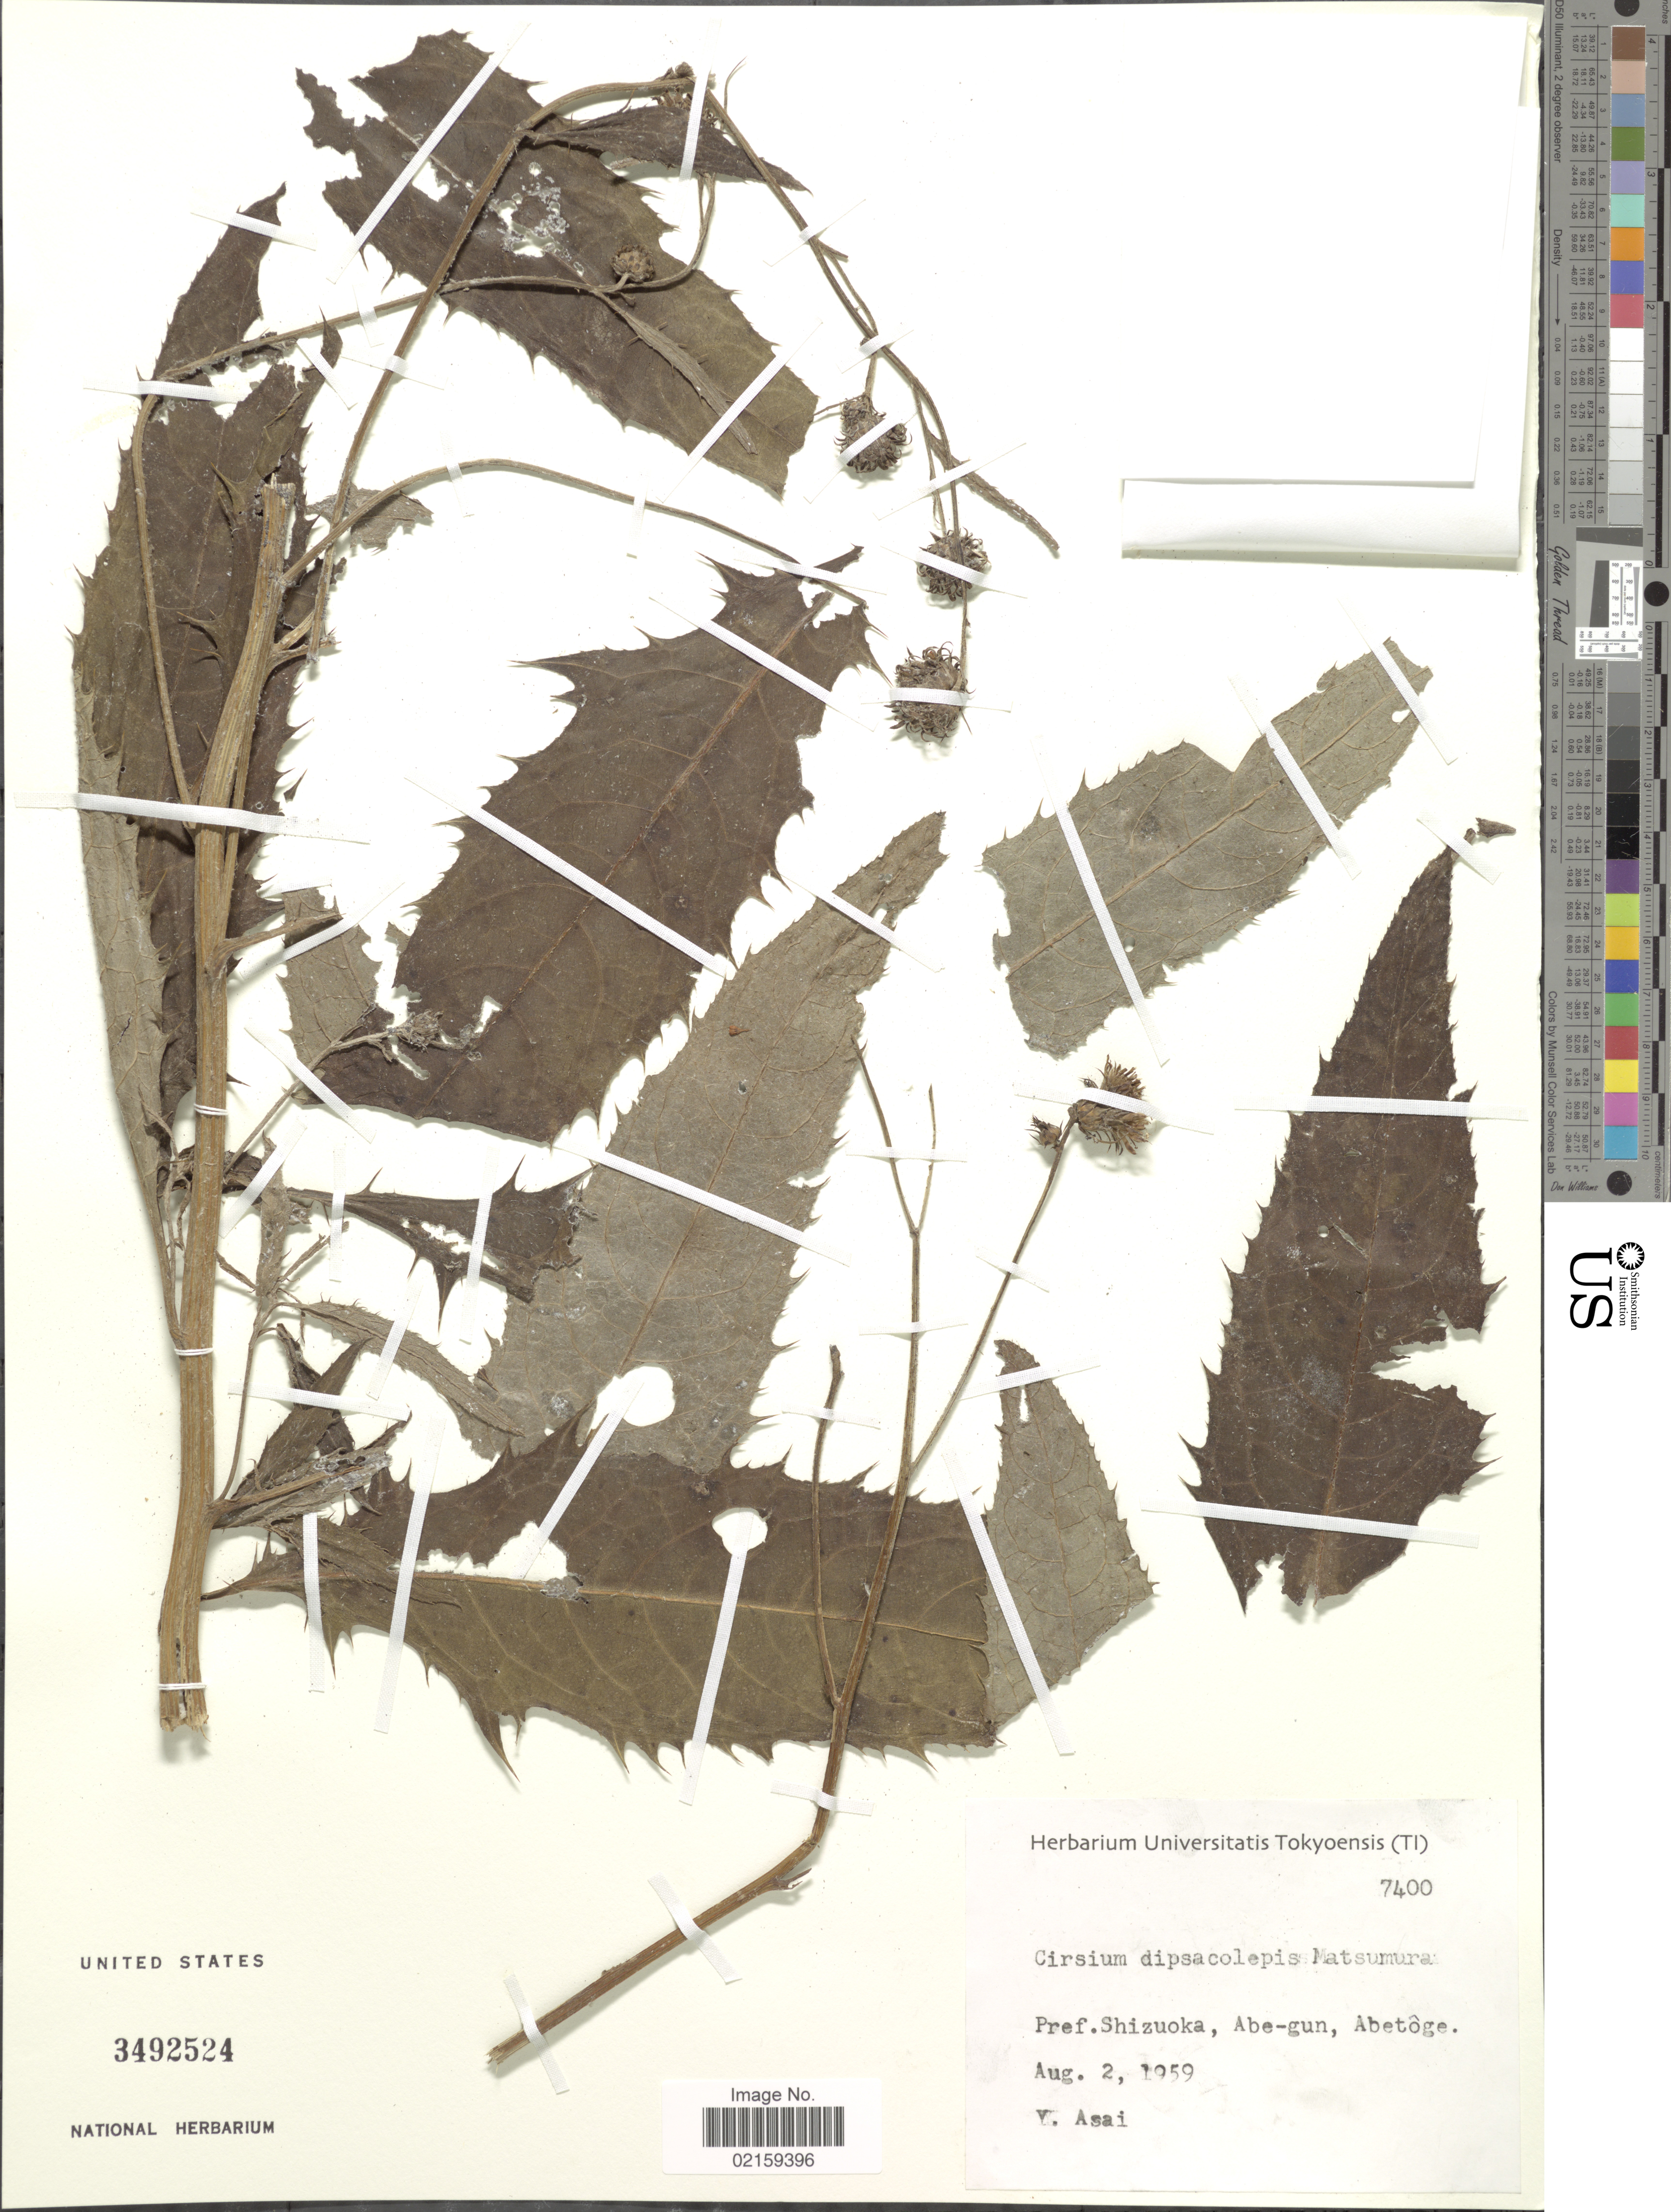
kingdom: Plantae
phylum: Tracheophyta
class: Magnoliopsida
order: Asterales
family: Asteraceae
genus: Cirsium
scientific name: Cirsium dipsacolepis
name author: (Maxim.) Matsum.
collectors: Y. Asai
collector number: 7400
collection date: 1959-08-02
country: Japan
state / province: Sizuoka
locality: Pref. Shizuoka, Abe-gun, Abetoge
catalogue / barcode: US 3492524